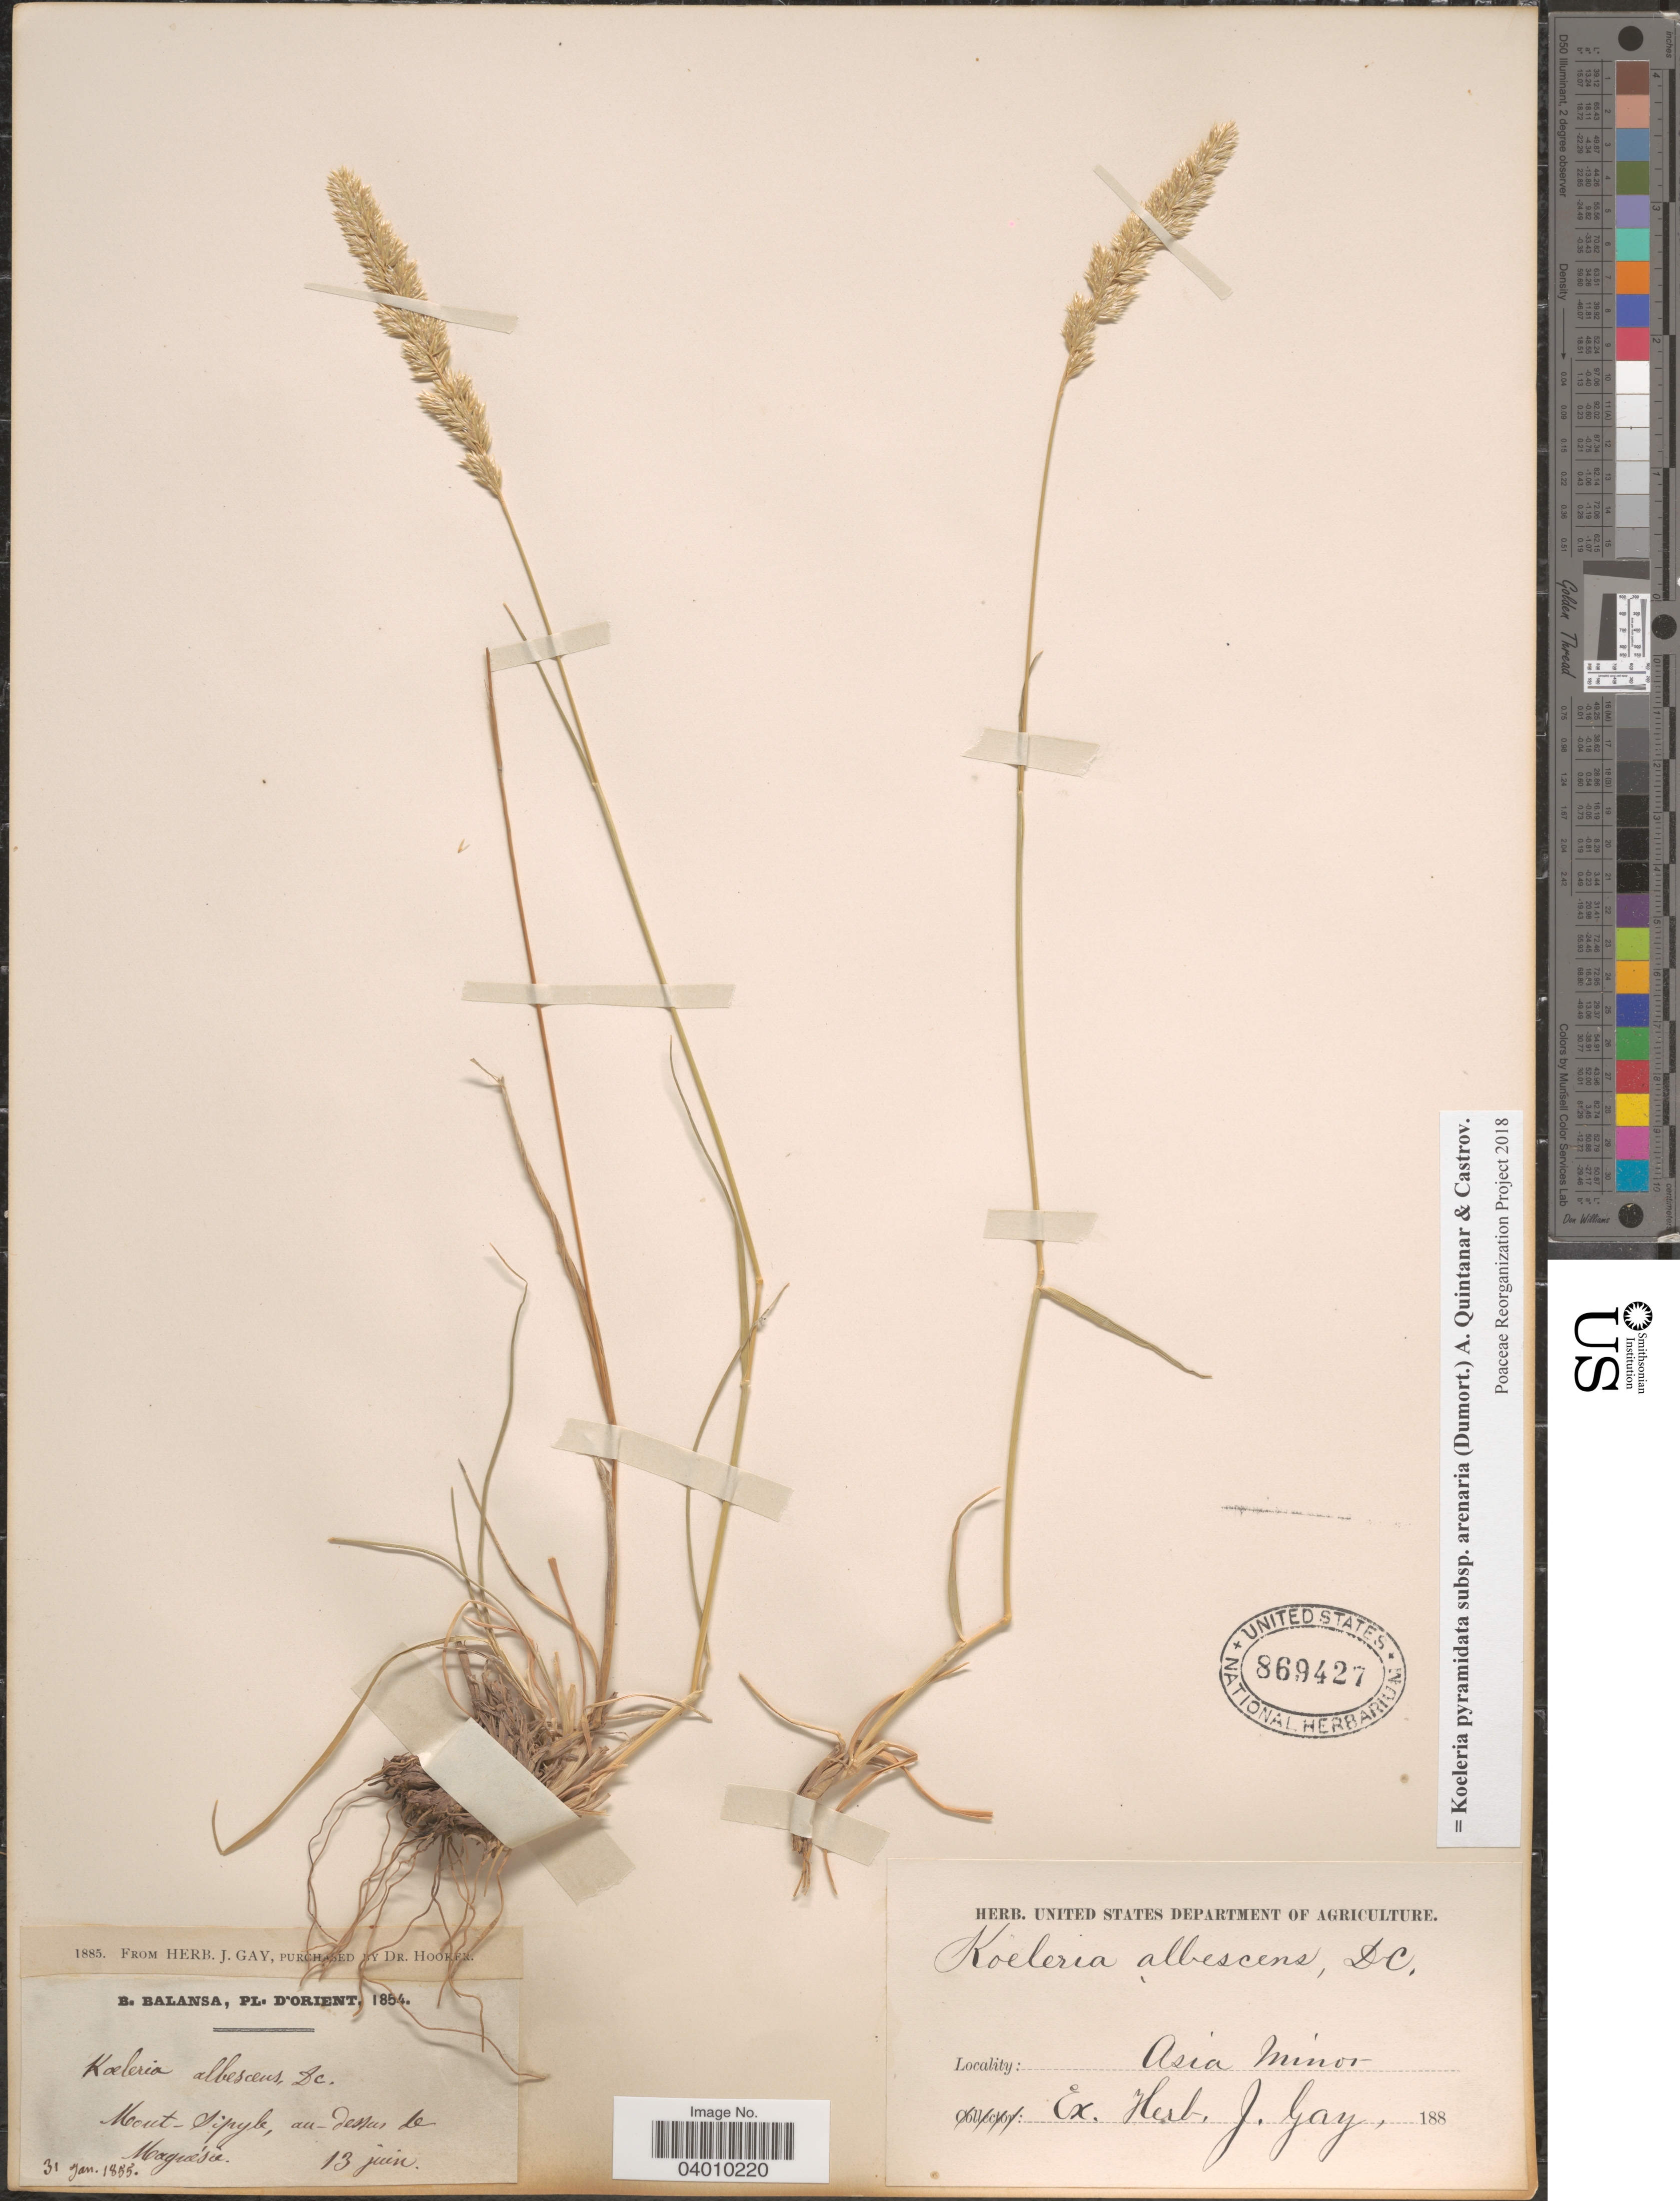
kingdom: Plantae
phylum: Tracheophyta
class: Liliopsida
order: Poales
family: Poaceae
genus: Koeleria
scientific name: Koeleria pyramidata subsp. arenaria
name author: (Dumort.) Castrov. & Quintanar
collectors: B. Balansa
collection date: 1854-06-13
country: Turkey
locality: D' Orient. Mont-Sipyle, au-dessus de Magnésie. Asia Minor.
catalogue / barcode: US 869427